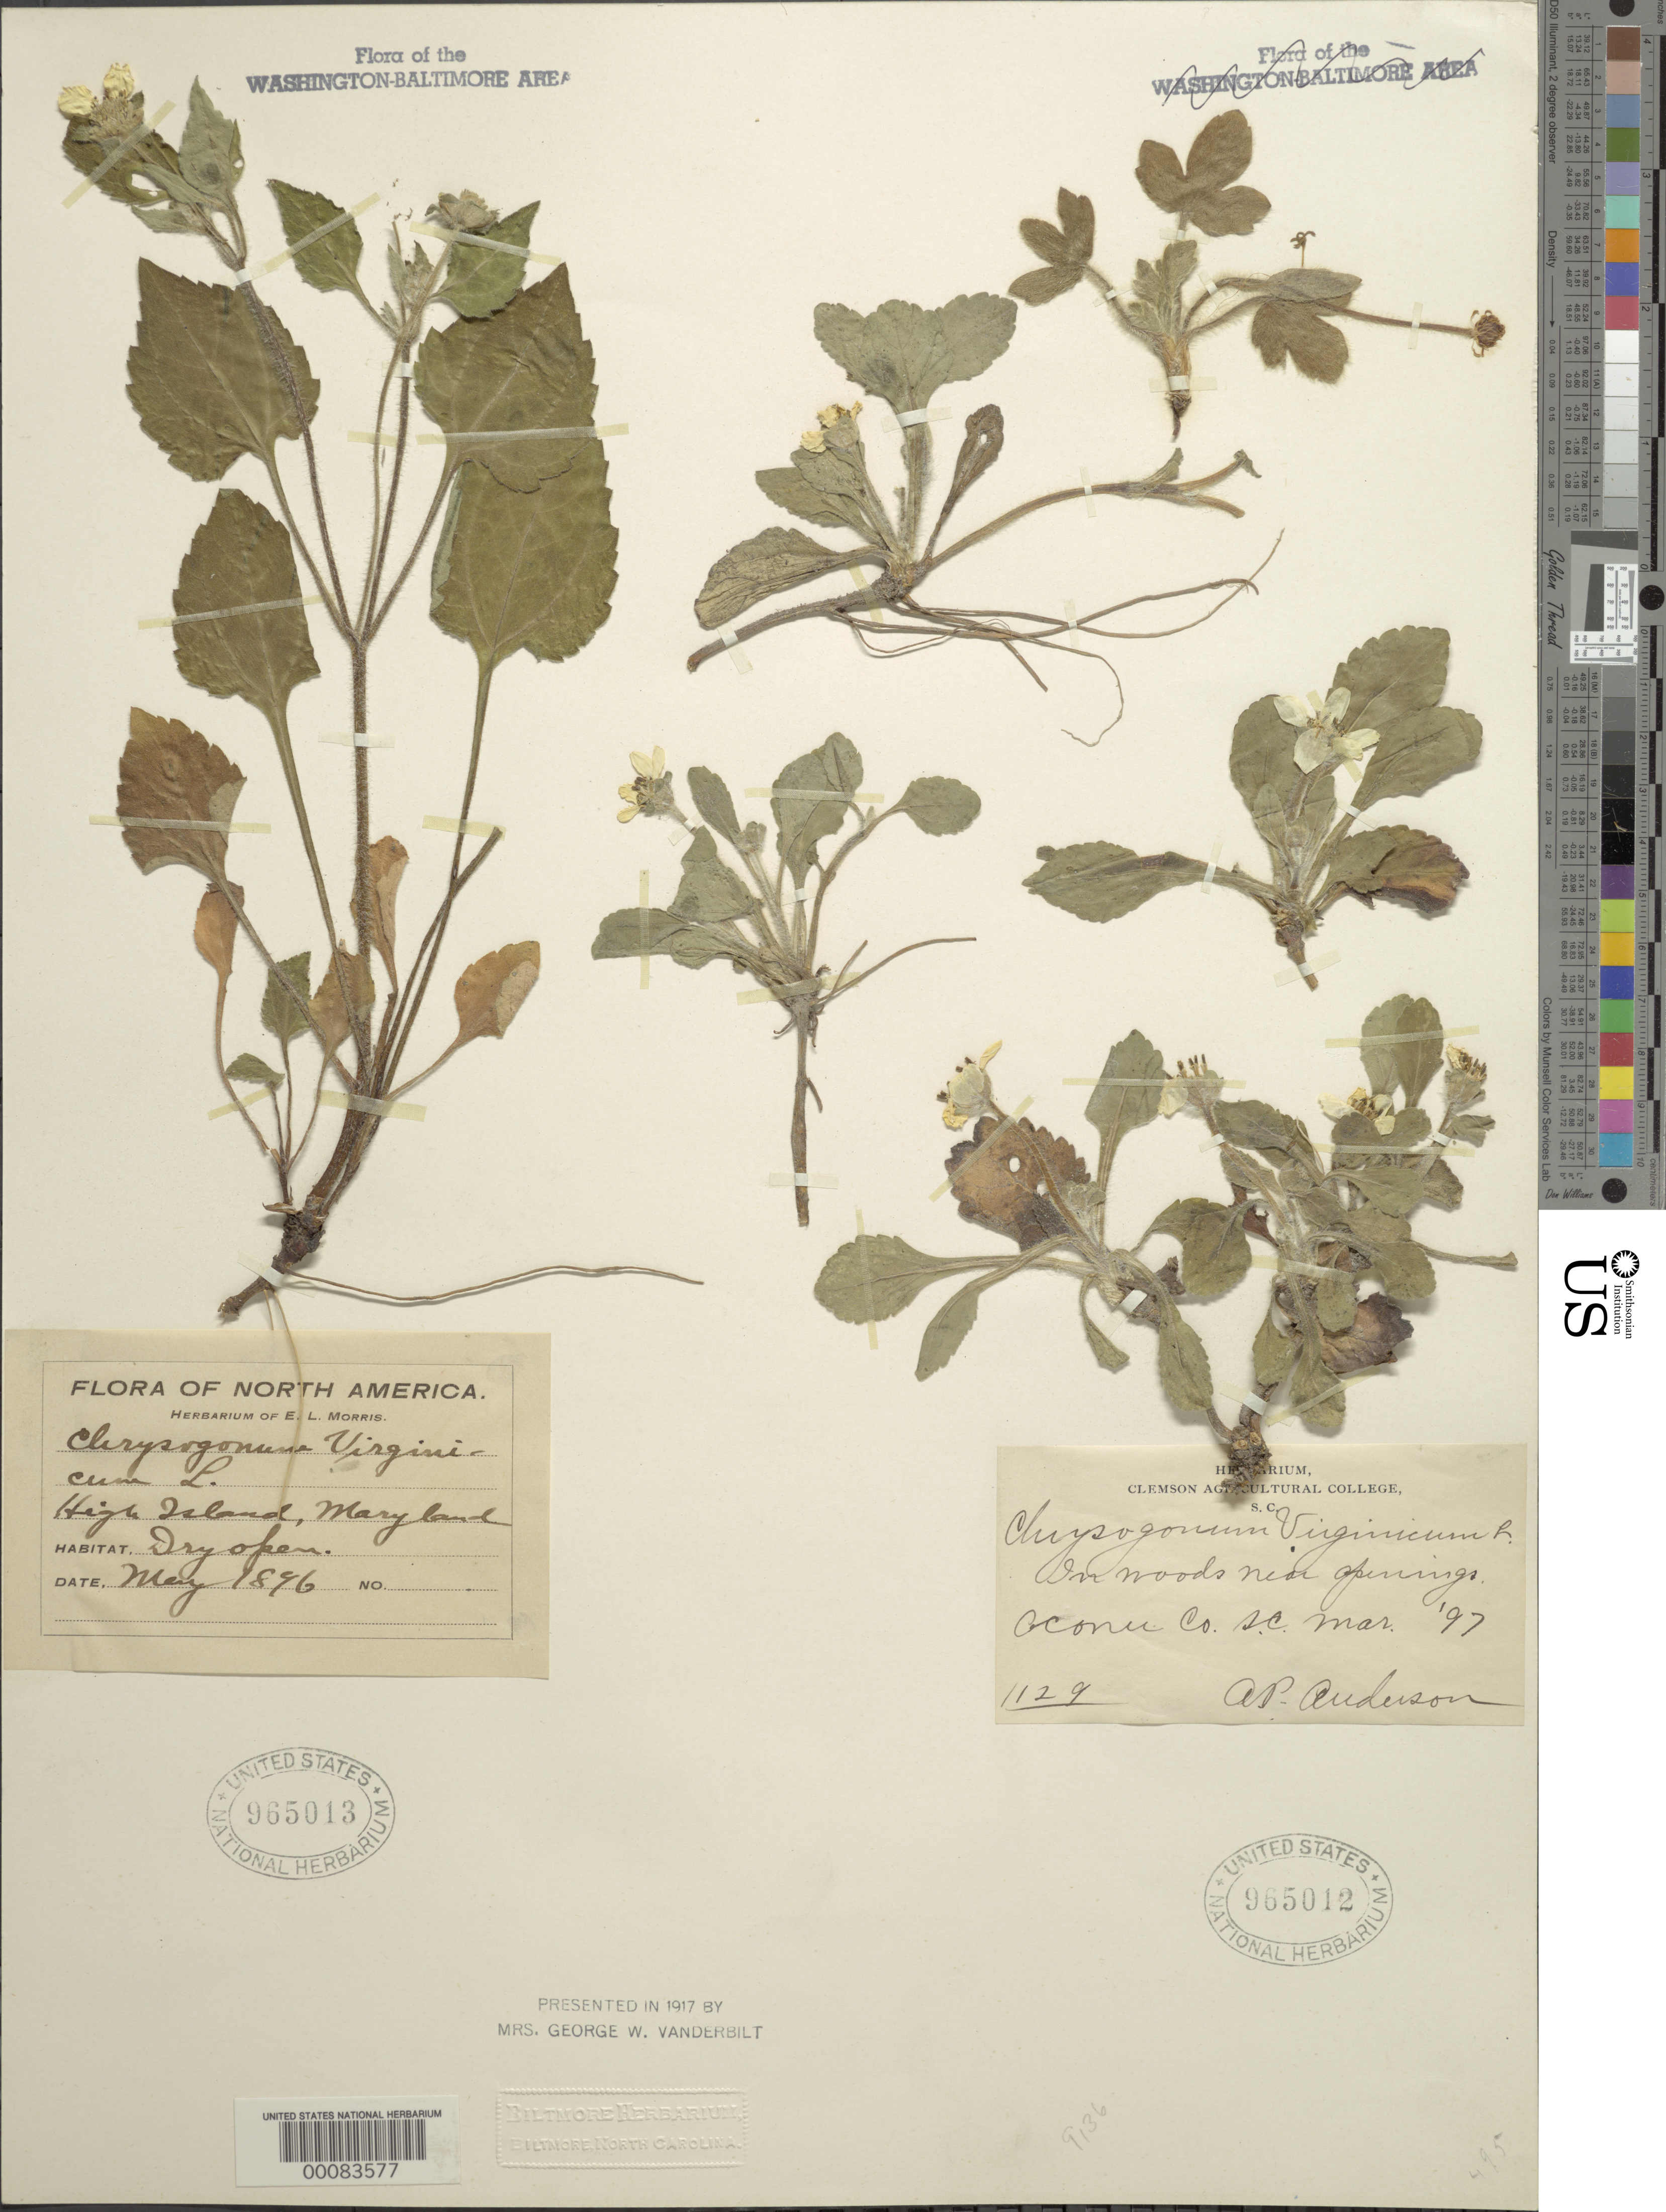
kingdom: Plantae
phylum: Tracheophyta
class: Magnoliopsida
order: Asterales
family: Asteraceae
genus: Chrysogonum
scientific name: Chrysogonum virginianum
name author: L.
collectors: E. L. Morris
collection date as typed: May 1896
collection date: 1896-05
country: United States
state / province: Maryland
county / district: Montgomery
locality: High Island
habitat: Dry open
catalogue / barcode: US 965013